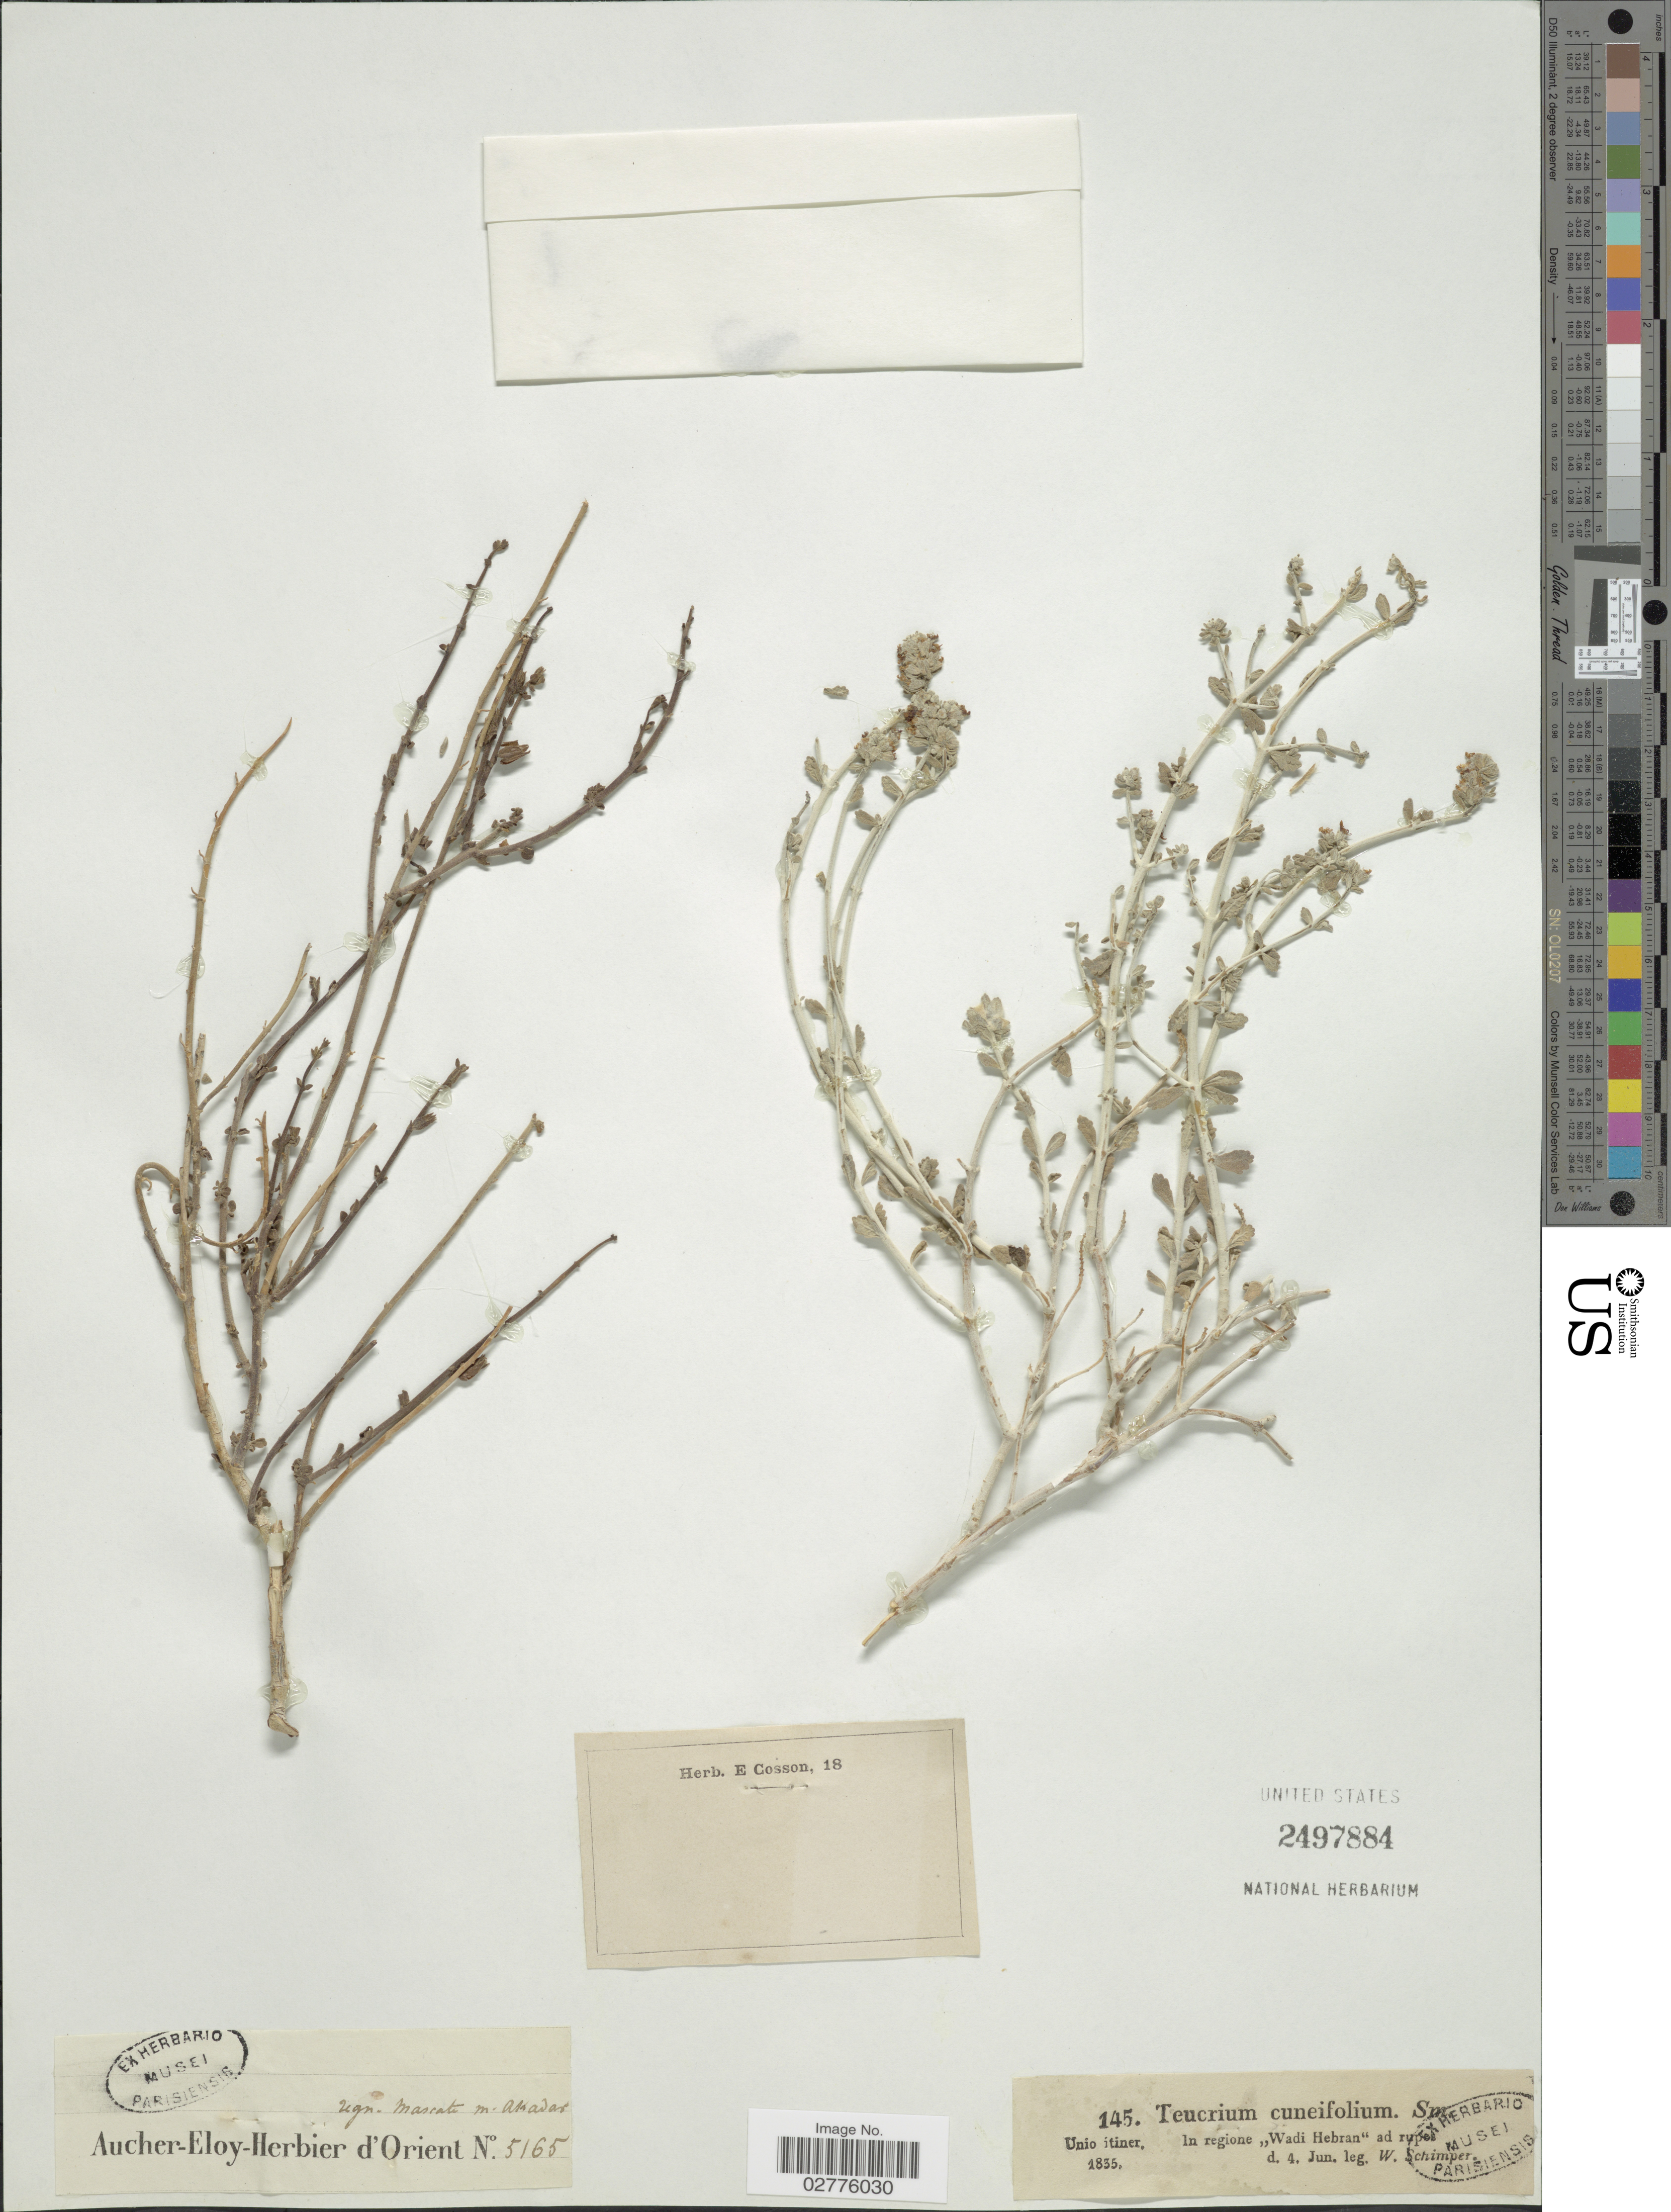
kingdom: Plantae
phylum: Tracheophyta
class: Magnoliopsida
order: Lamiales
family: Lamiaceae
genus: Teucrium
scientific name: Teucrium cuneifolium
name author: Sm.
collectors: W. Schimper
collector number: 145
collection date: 1835-06-04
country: Egypt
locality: In regione "Wadi Hebran" [Sinai]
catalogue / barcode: US 2497884